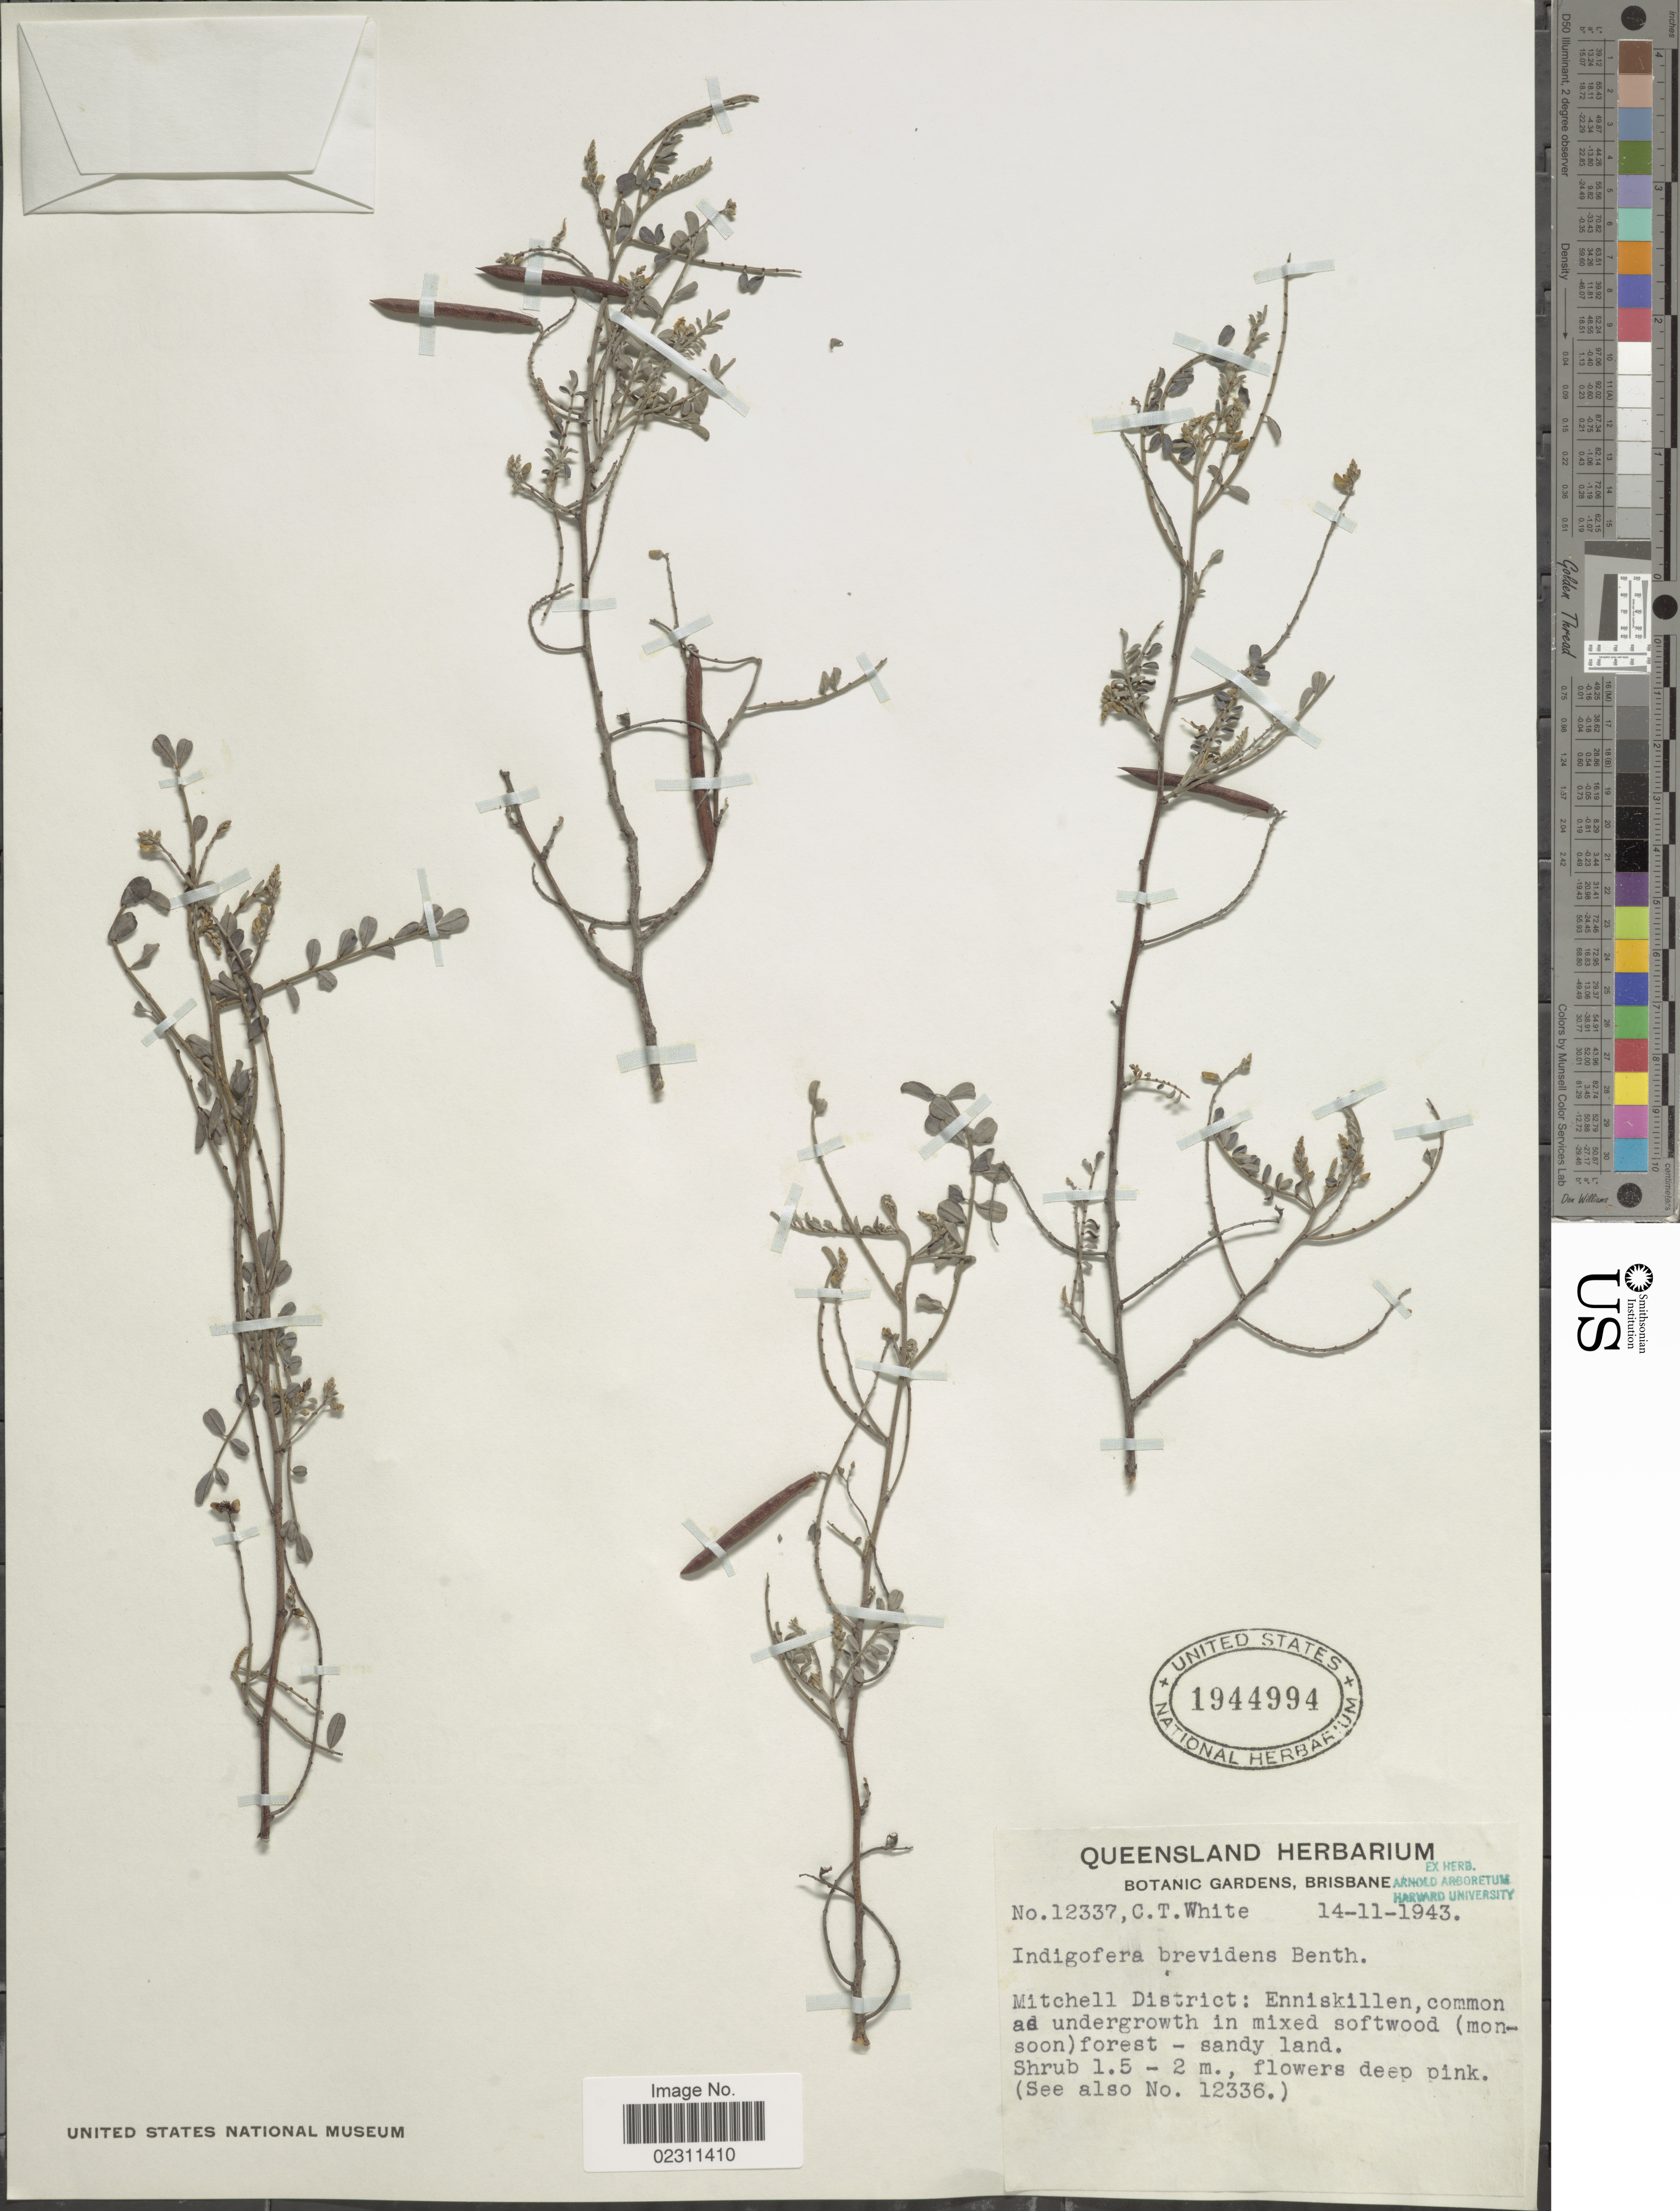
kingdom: Plantae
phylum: Tracheophyta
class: Magnoliopsida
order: Fabales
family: Fabaceae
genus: Indigofera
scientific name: Indigofera brevidens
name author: Benth.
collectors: C. T. White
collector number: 12337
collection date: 1943-11-14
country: Australia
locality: Mitchell District: Enniskillen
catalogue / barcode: US 1944994